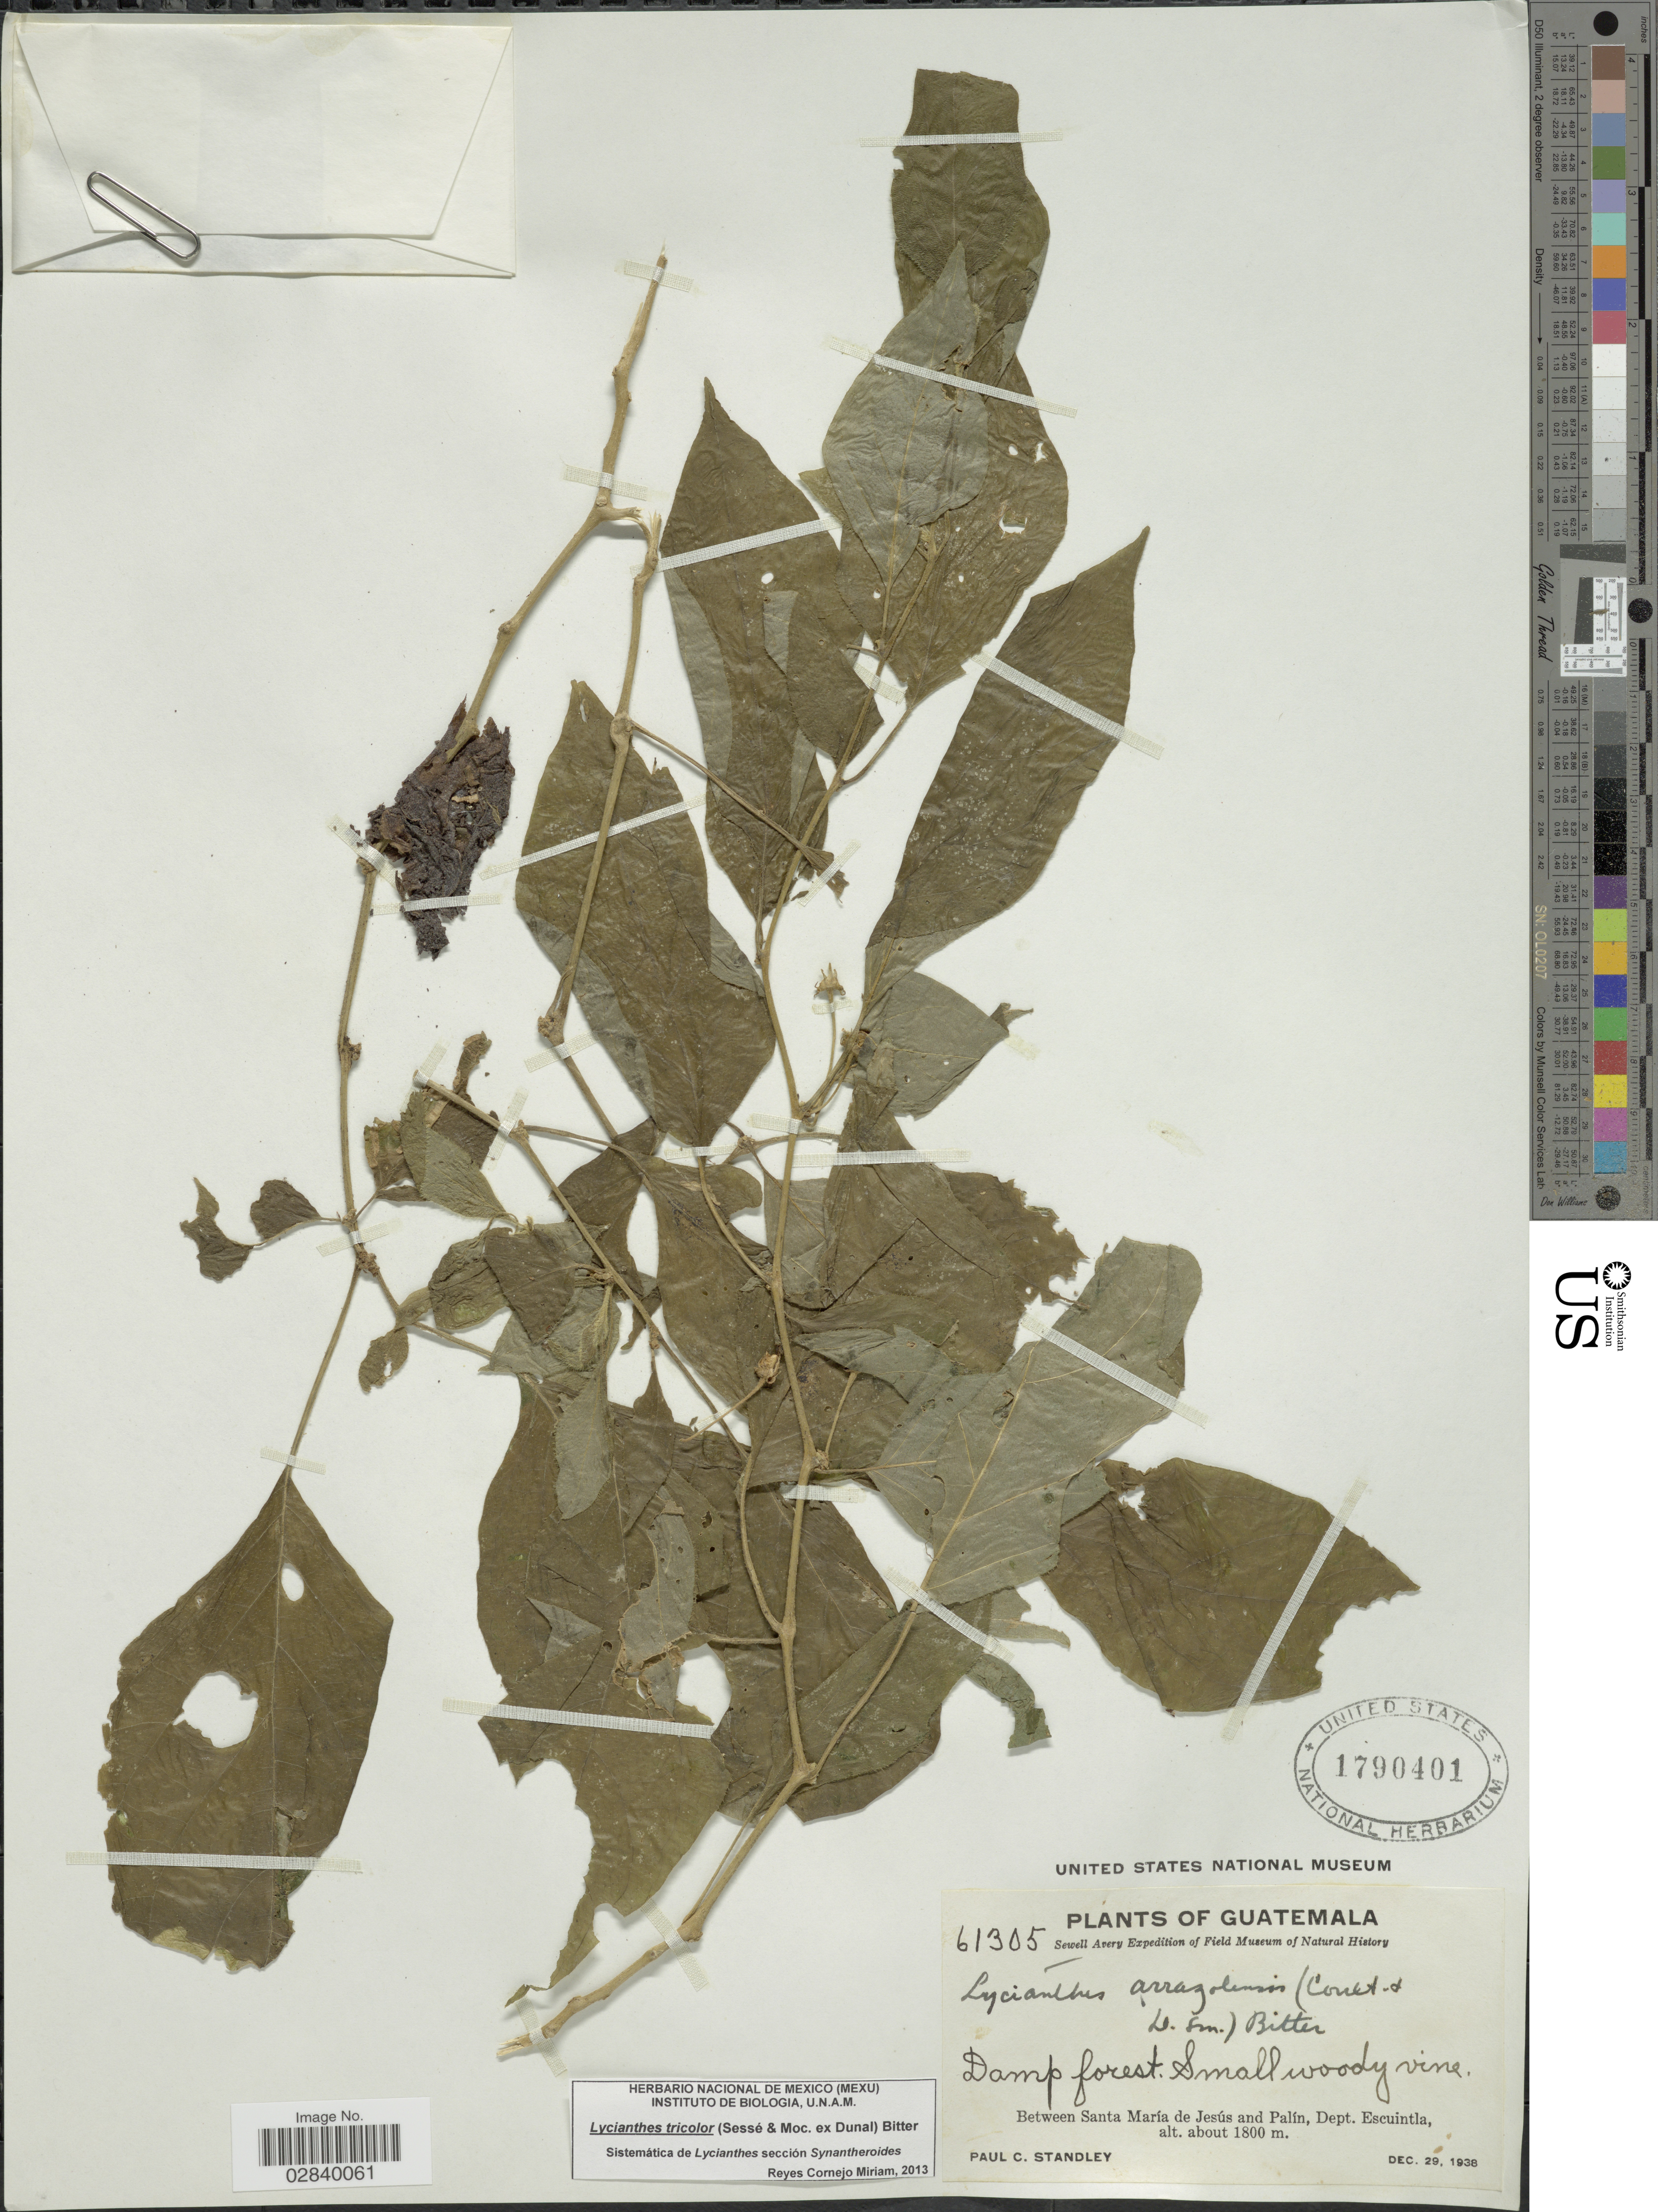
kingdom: Plantae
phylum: Tracheophyta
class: Magnoliopsida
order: Solanales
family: Solanaceae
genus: Lycianthes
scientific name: Lycianthes tricolor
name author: (Dunal) Bitter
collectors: P. C. Standley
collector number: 61305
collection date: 1938-12-29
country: Guatemala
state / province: Escuintla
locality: Between Santa María de Jesús and Palín, Dept. Escuintla.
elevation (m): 1800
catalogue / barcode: US 1790401